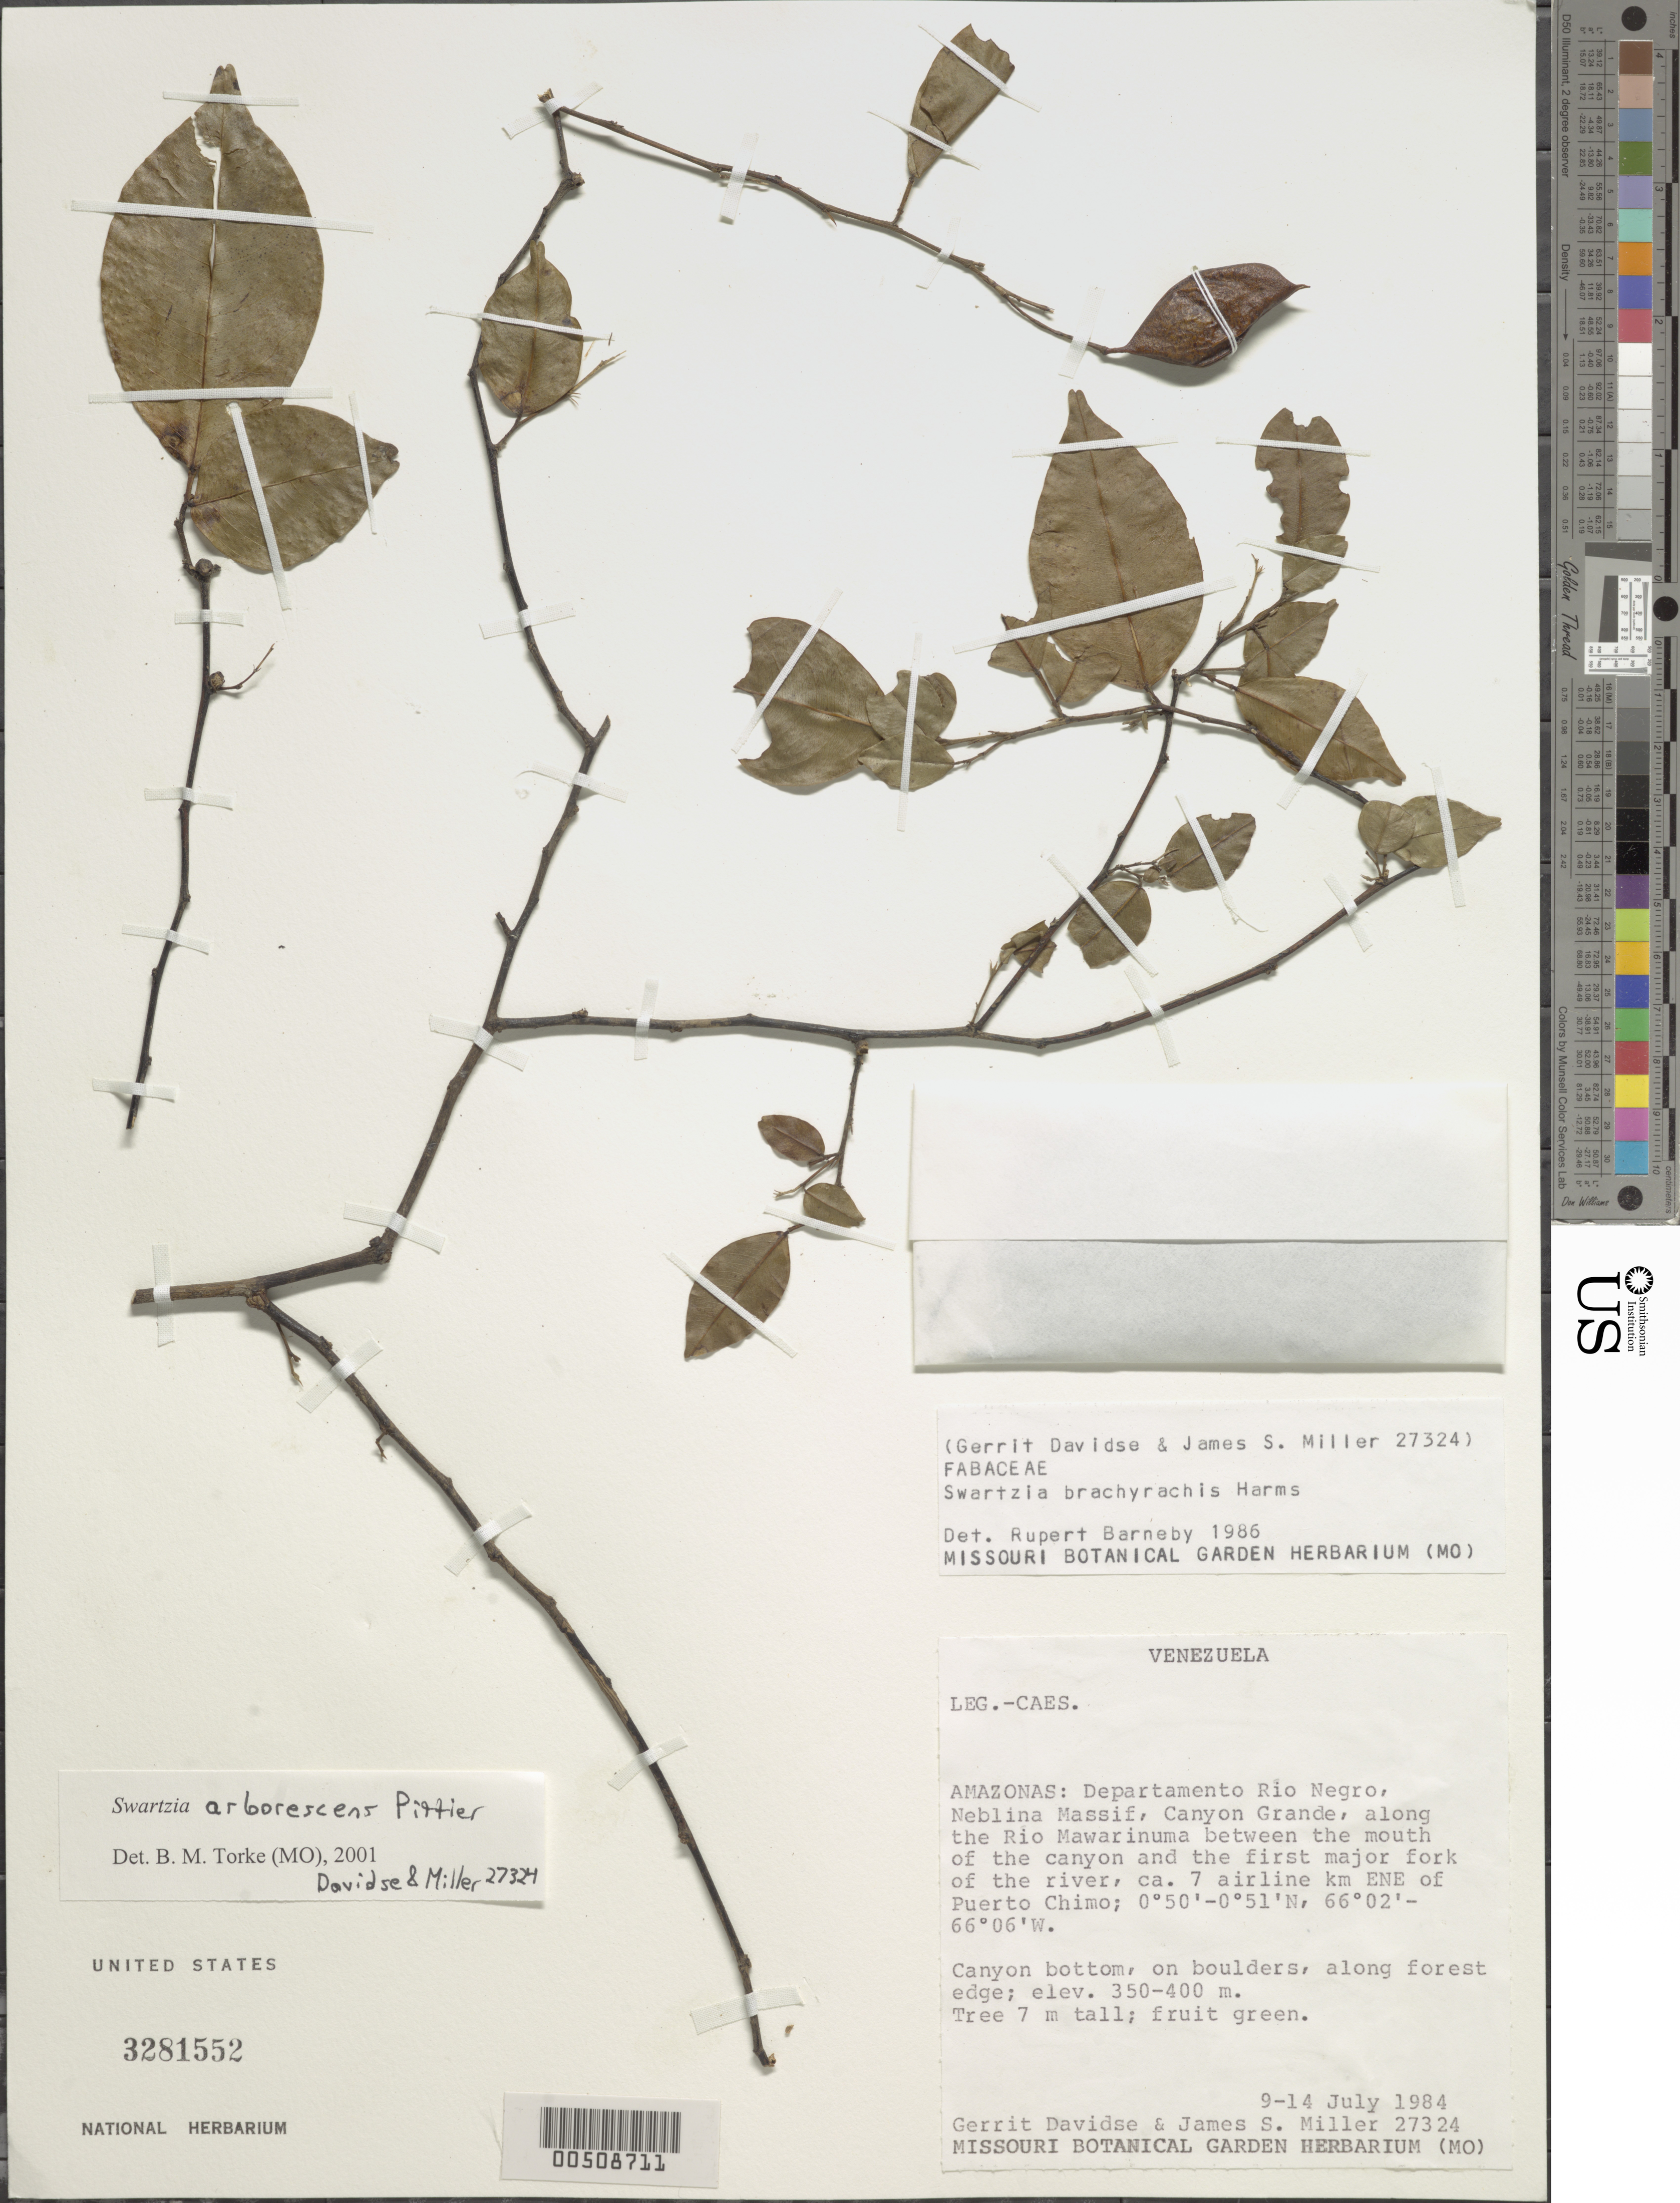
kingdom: Plantae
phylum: Tracheophyta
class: Magnoliopsida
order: Fabales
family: Fabaceae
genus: Swartzia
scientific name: Swartzia arborescens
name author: (Aubl.) Pittier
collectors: G. Davidse & J. S. Miller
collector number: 27324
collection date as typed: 09 Jul 1984 to 14 Jul 1984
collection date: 1984-07-09/1984-07-14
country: Venezuela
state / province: Amazonas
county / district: Rio Negro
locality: Neblina massif, canyon grande, along rio mawarinuma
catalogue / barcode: US 3281552